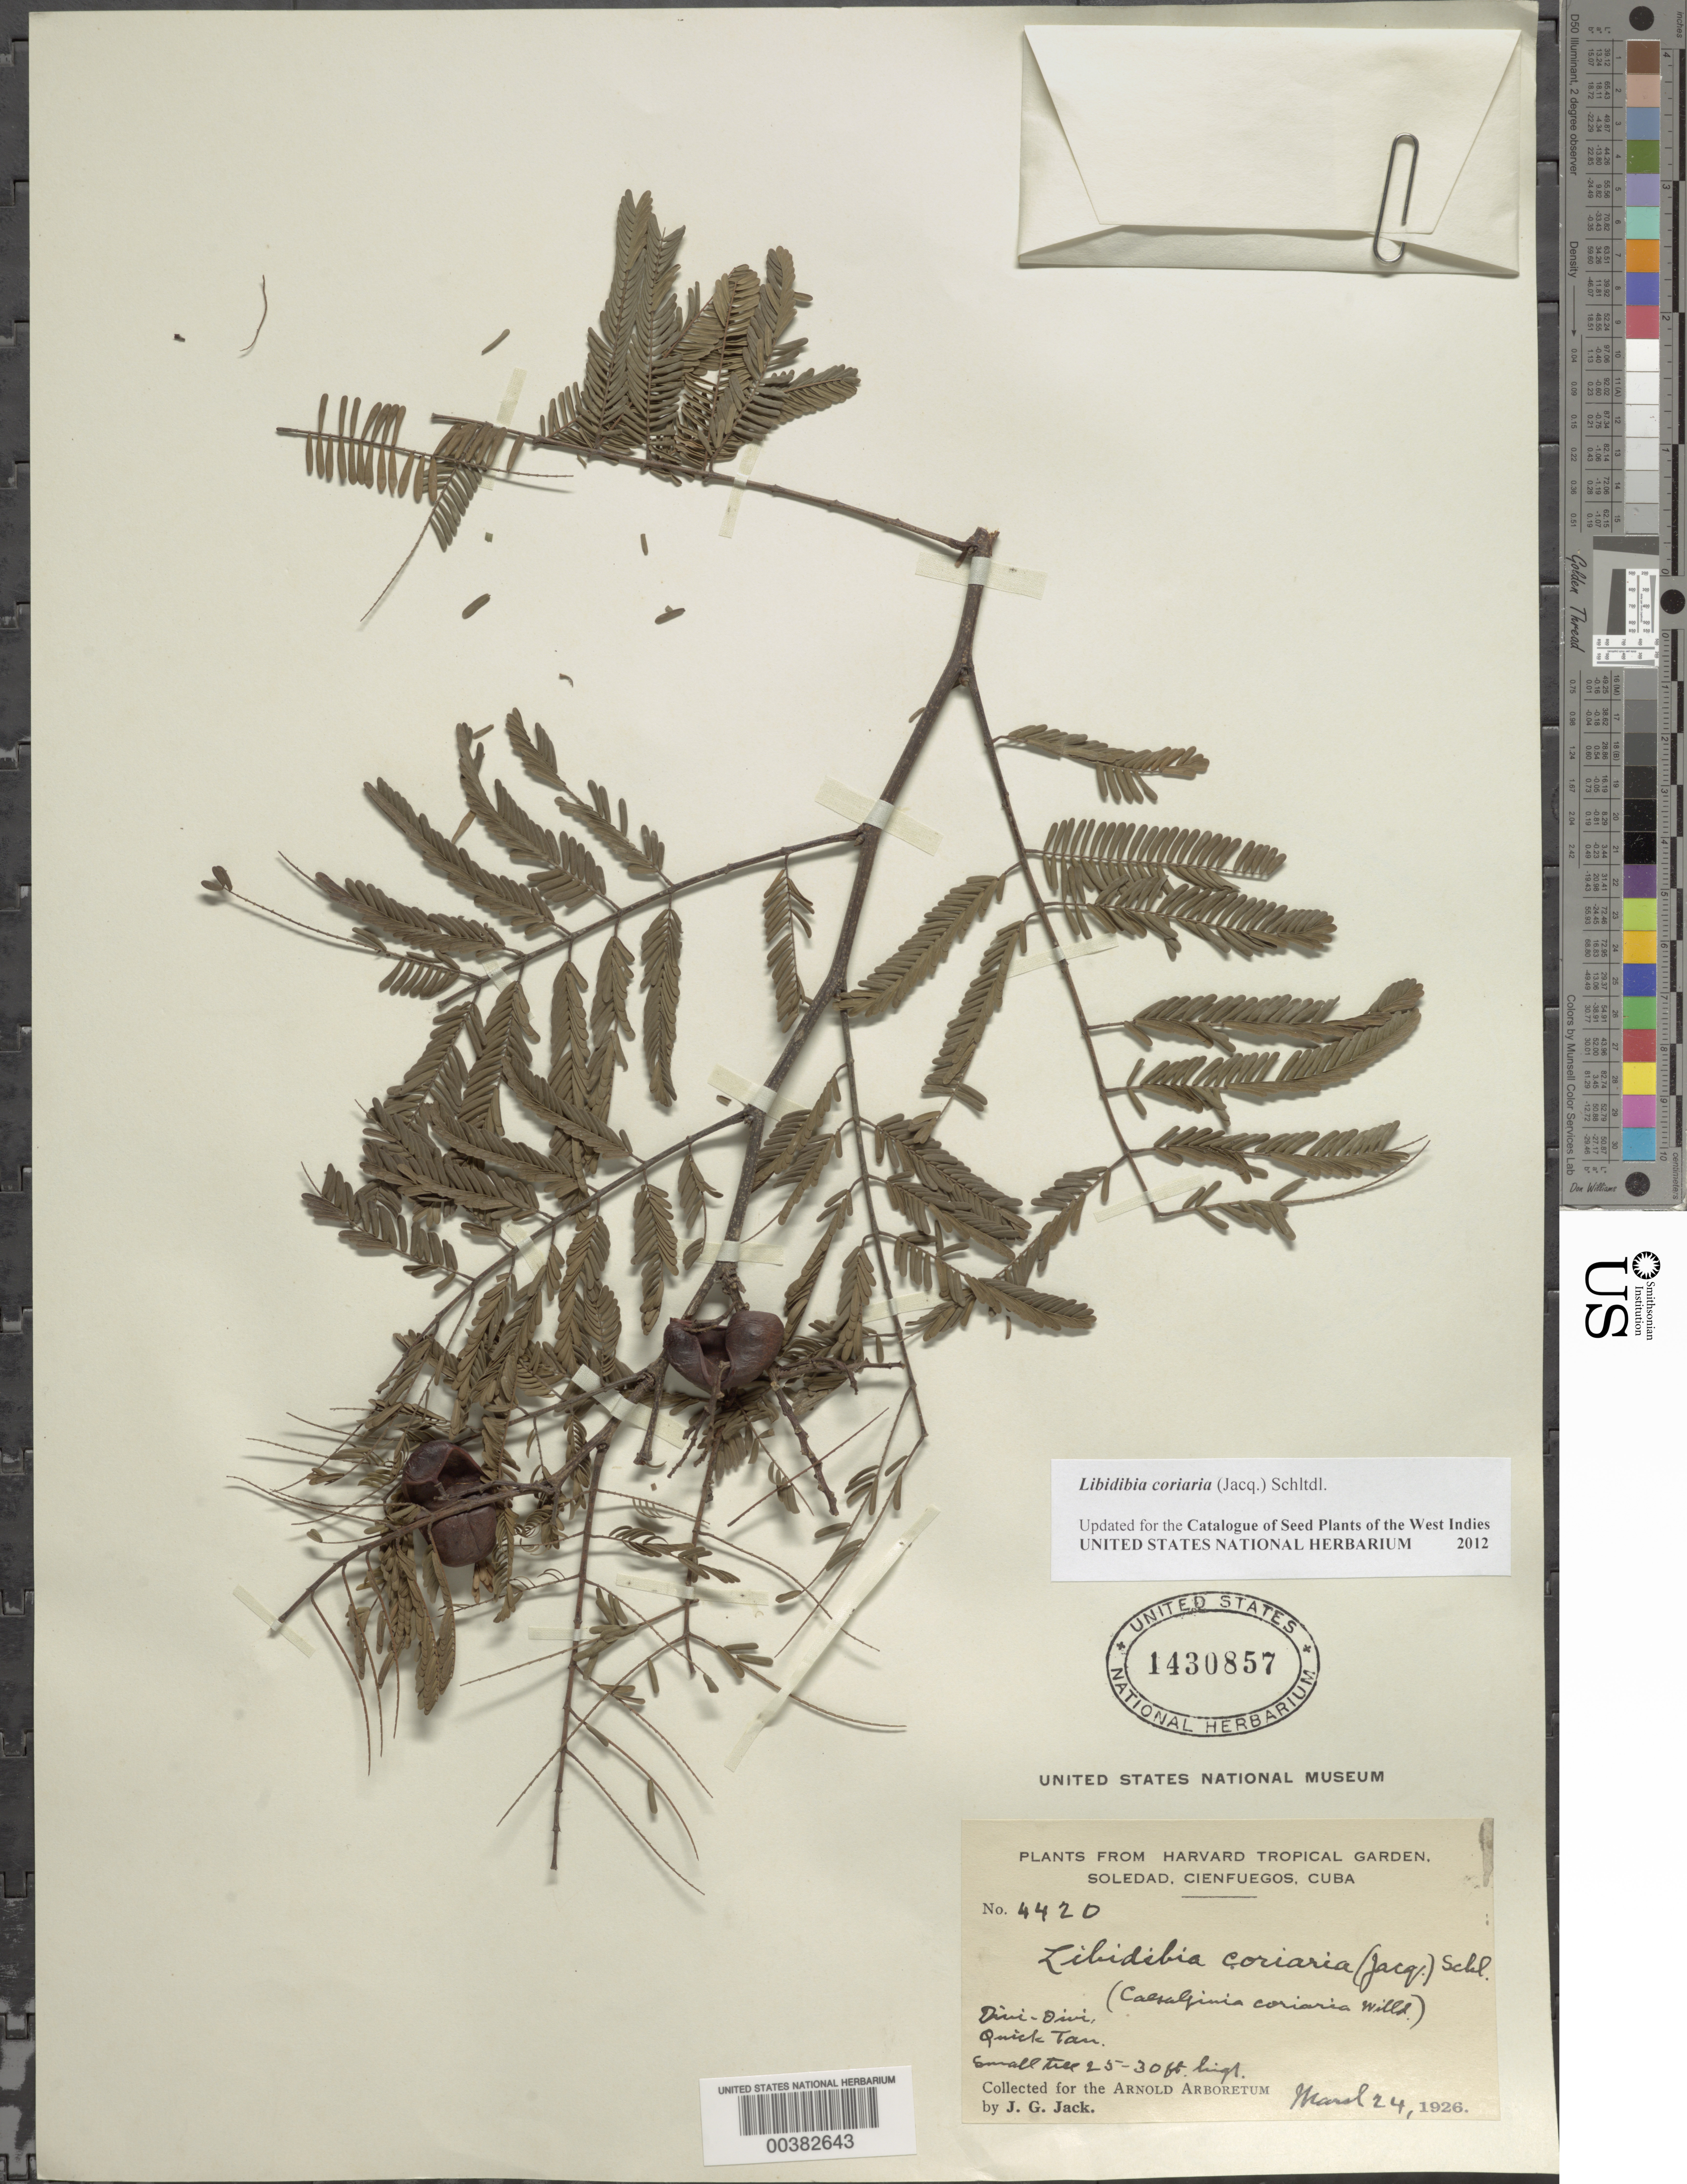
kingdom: Plantae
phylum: Tracheophyta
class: Magnoliopsida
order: Fabales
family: Fabaceae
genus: Libidibia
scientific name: Libidibia coriaria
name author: (Jacq.) Schltdl.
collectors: J. G. Jack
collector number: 4420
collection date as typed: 24 Mar 1926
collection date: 1926-03-24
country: Cuba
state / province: Las Villas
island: Greater Antilles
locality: Harvard tropical garden, cienfuegos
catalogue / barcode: US 1430857